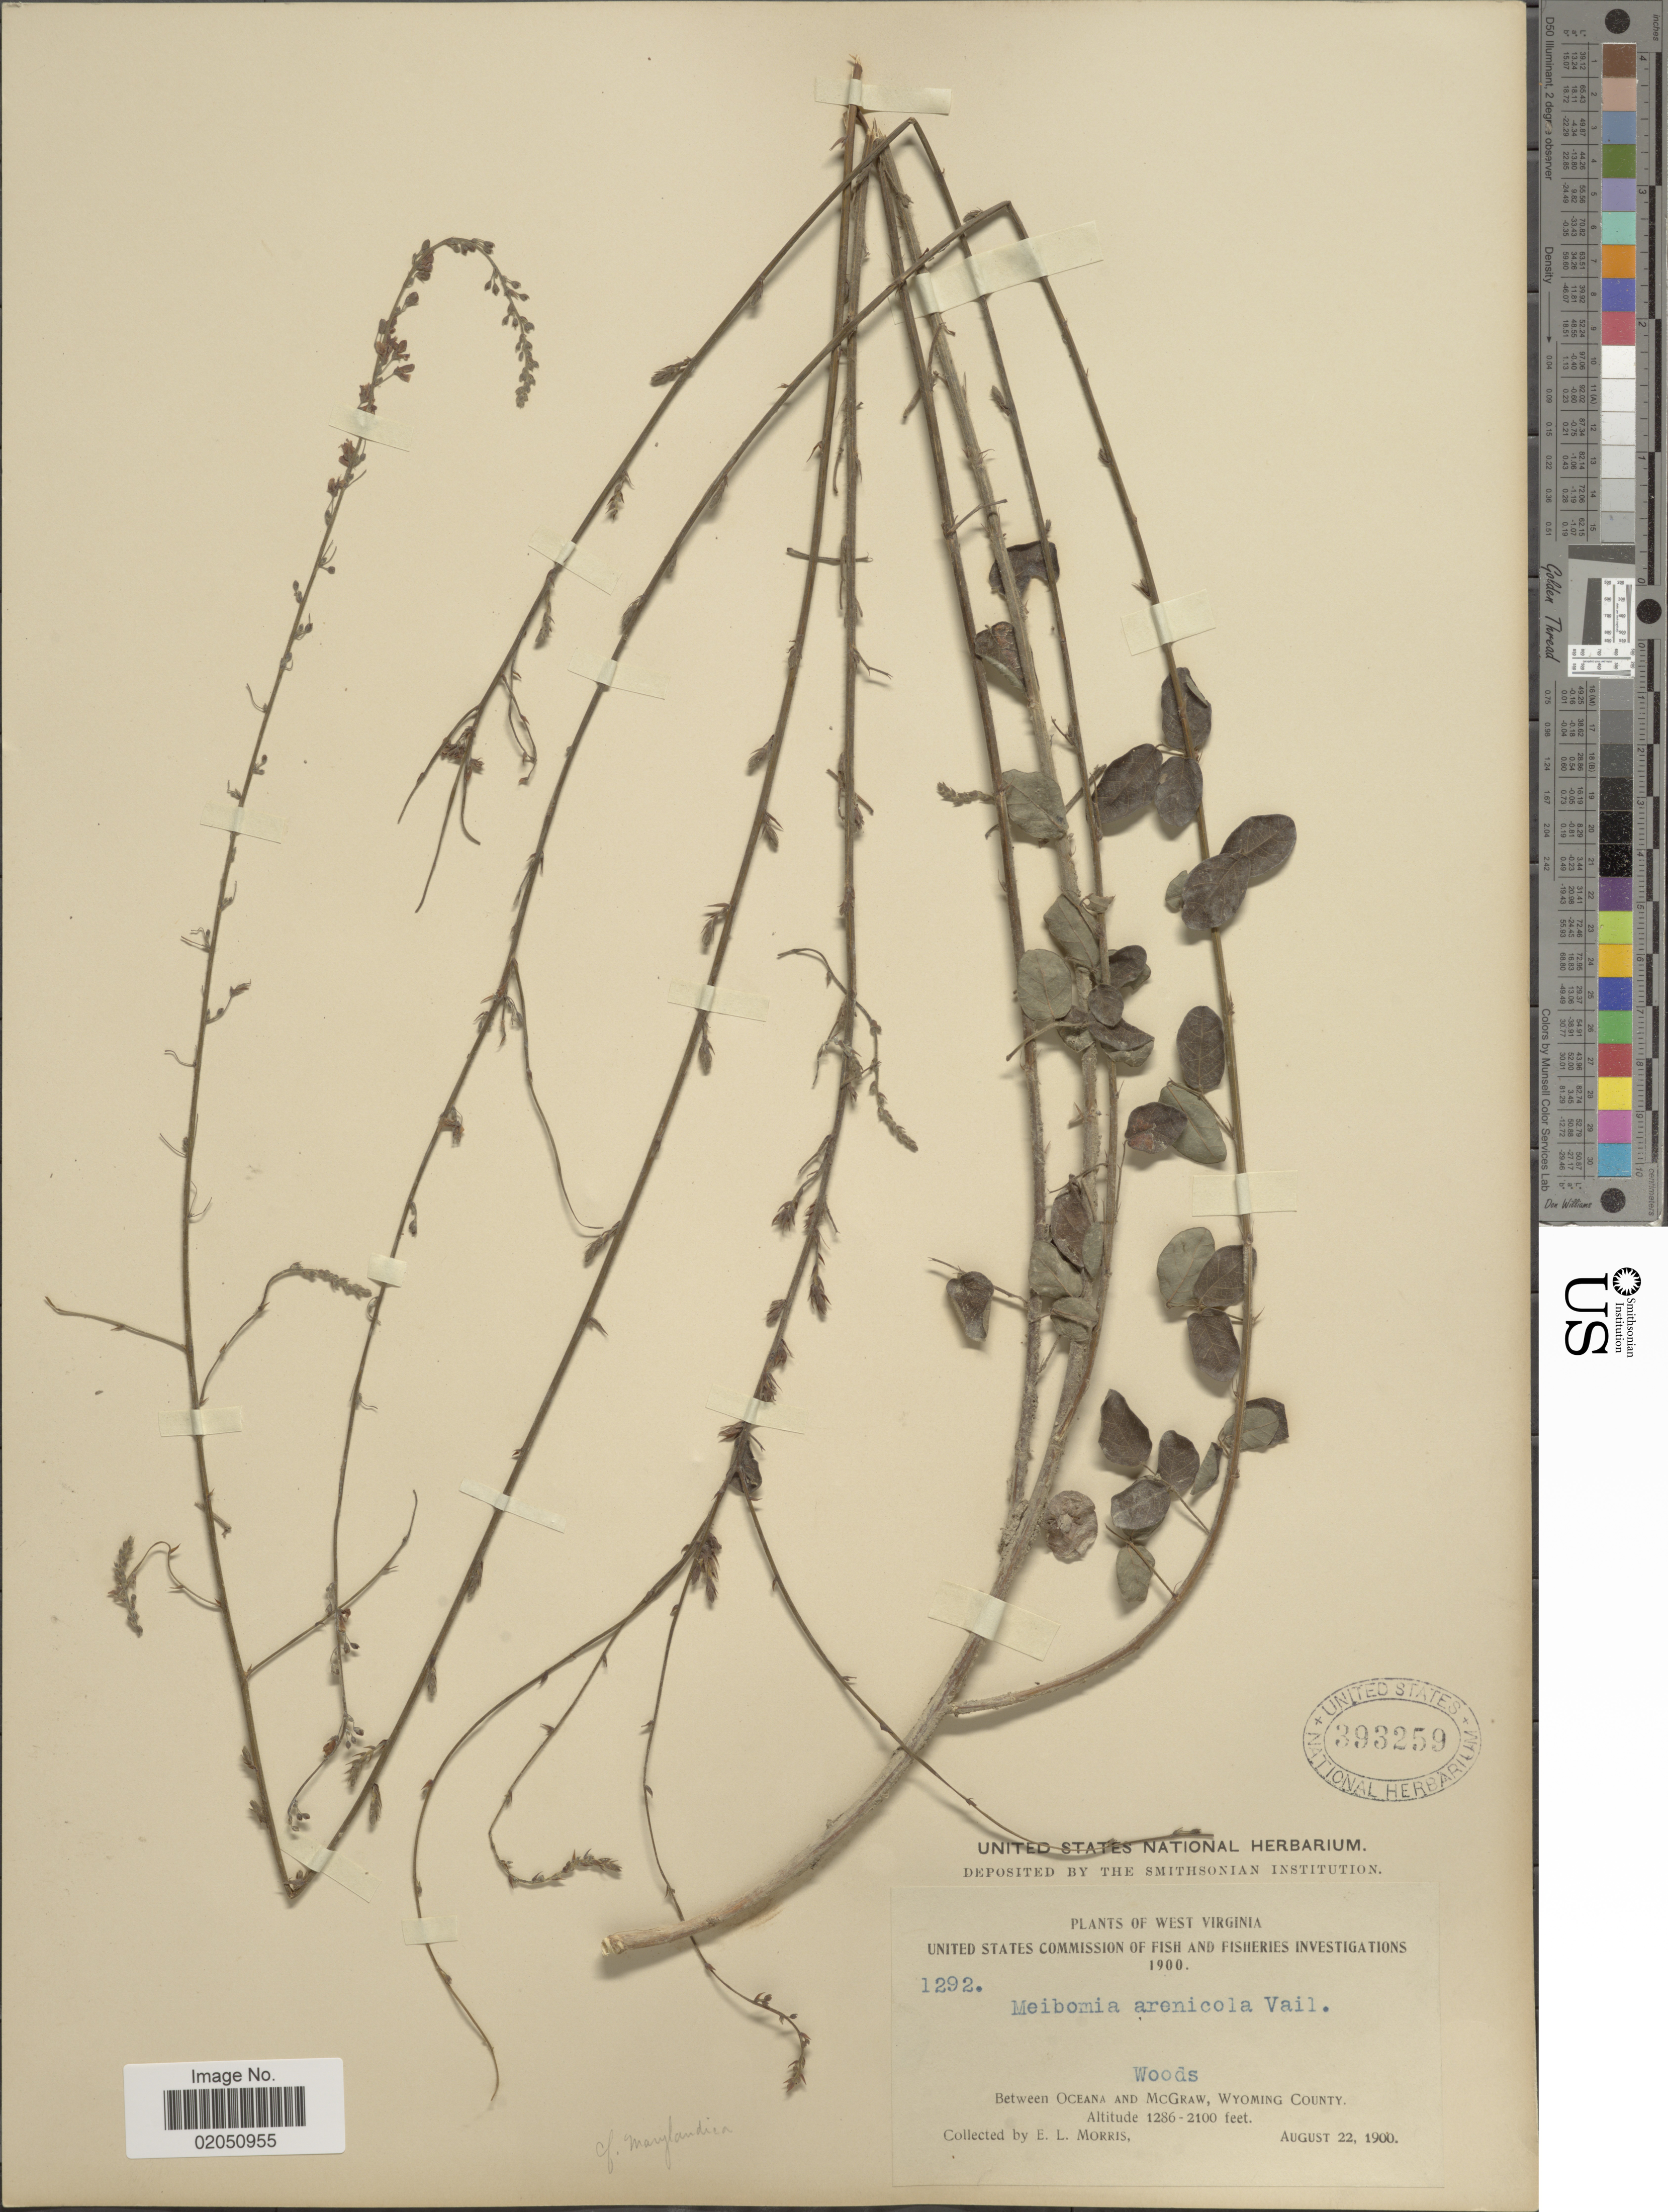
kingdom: Plantae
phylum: Tracheophyta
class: Magnoliopsida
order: Fabales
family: Fabaceae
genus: Desmodium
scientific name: Desmodium lineatum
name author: DC.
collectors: E. Morris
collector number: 1292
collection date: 1900-08-22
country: United States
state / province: West Virginia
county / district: Wyoming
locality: Woods, Between Oceana and McGraw.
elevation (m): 392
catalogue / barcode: US 393259